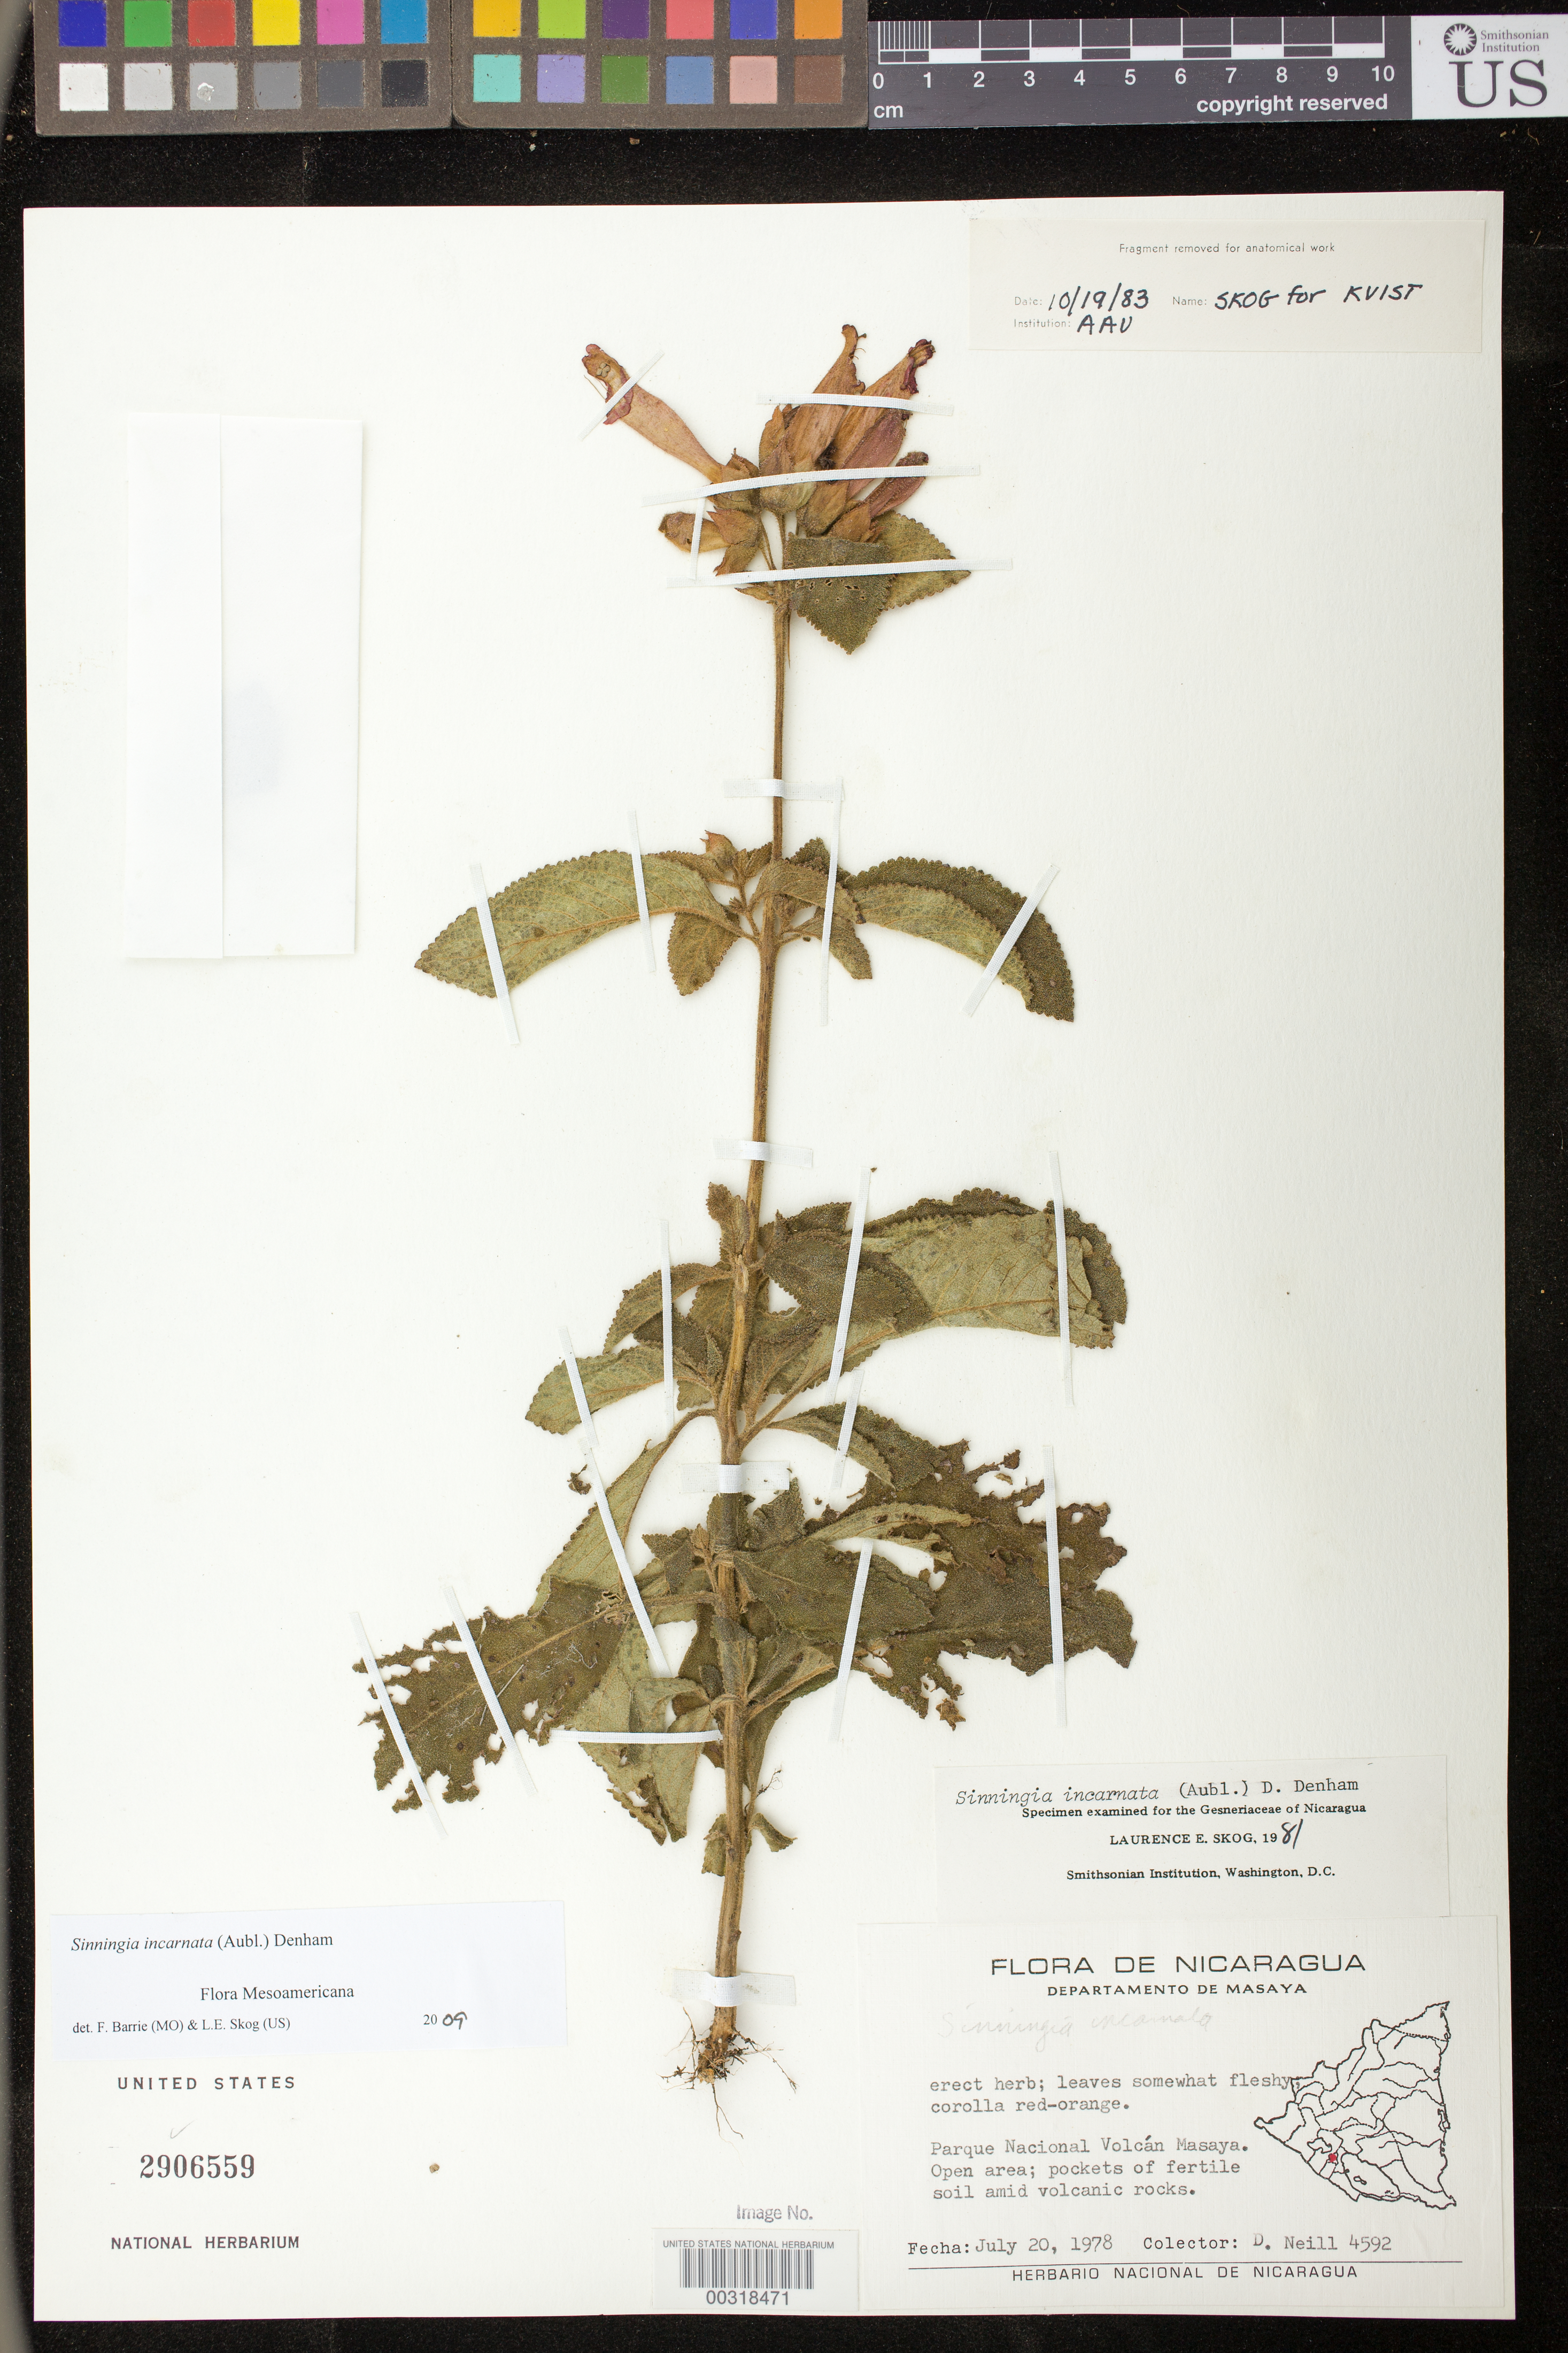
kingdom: Plantae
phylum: Tracheophyta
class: Magnoliopsida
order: Lamiales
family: Gesneriaceae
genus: Sinningia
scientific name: Sinningia incarnata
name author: (Aubl.) D.L. Denham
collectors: D. A. Neill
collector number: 4592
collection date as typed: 20 Jul 1978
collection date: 1978-07-20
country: Nicaragua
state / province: Masaya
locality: Parque Nacional Volcan Masaya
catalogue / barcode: US 2906559